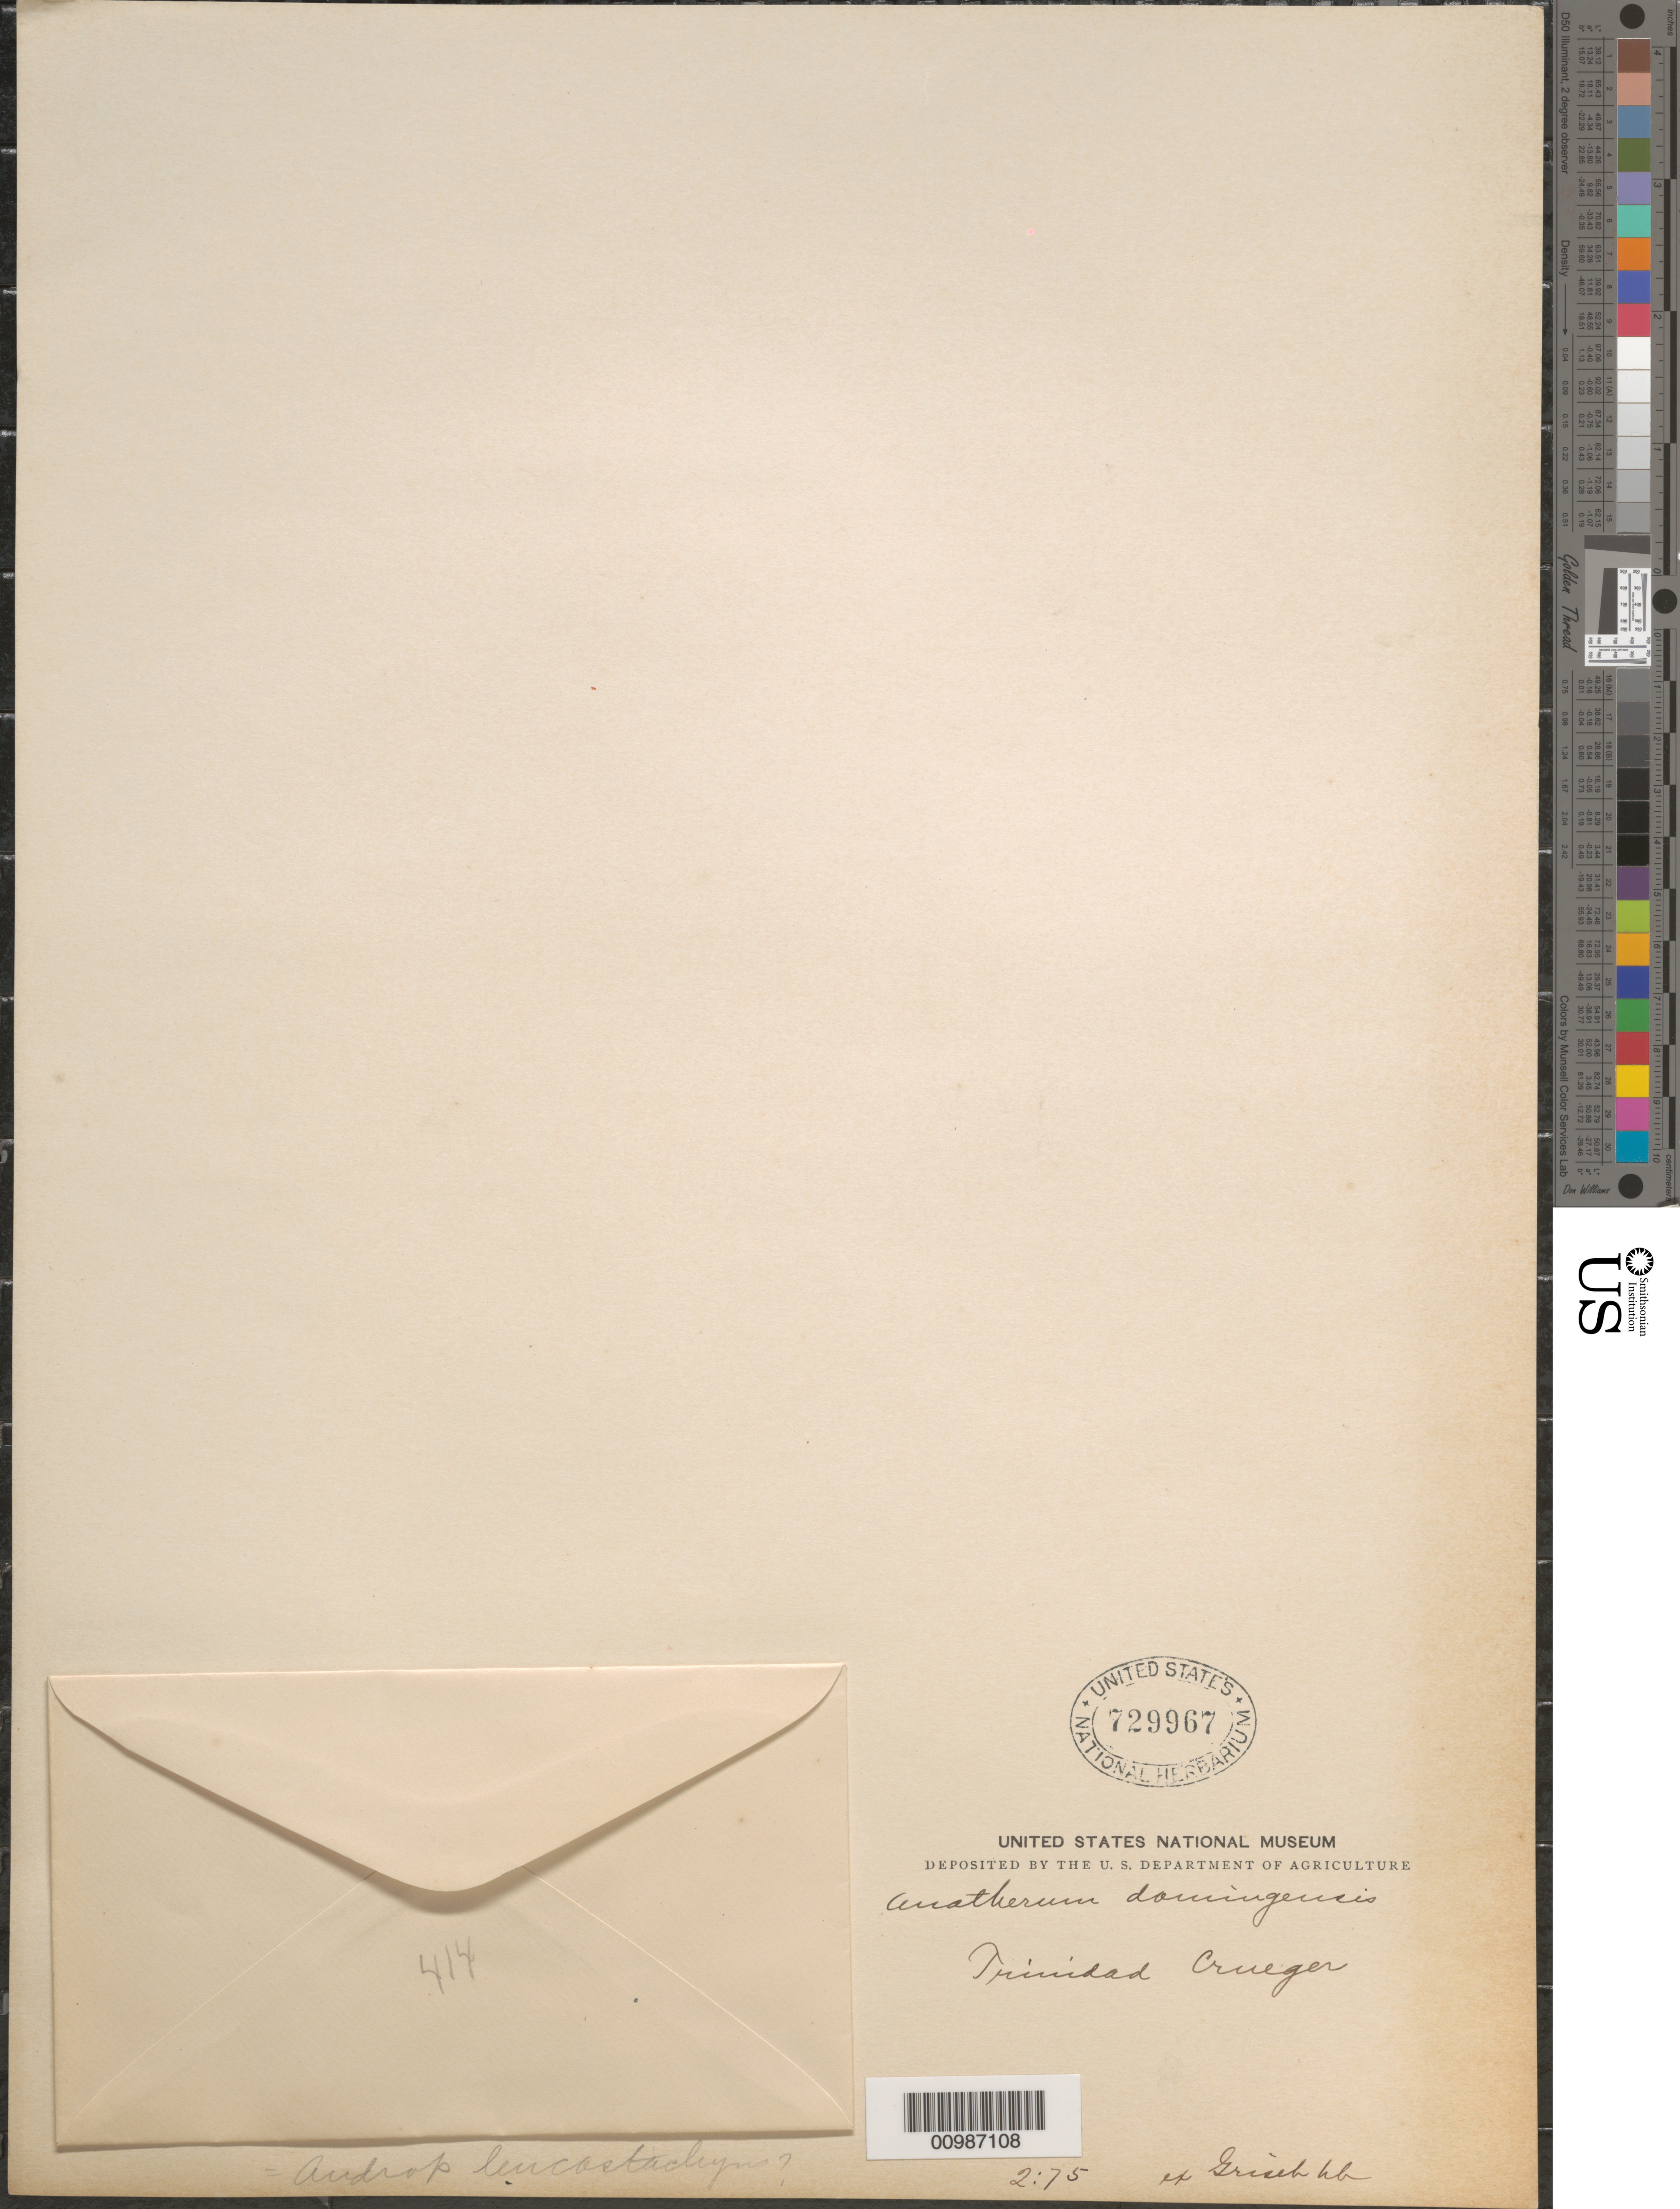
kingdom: Plantae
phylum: Tracheophyta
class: Liliopsida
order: Poales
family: Poaceae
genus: Andropogon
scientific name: Andropogon leucostachyus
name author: Kunth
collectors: H. Crüger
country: Trinidad and Tobago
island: Trinidad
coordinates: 0 N, 0 E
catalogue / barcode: US 729967